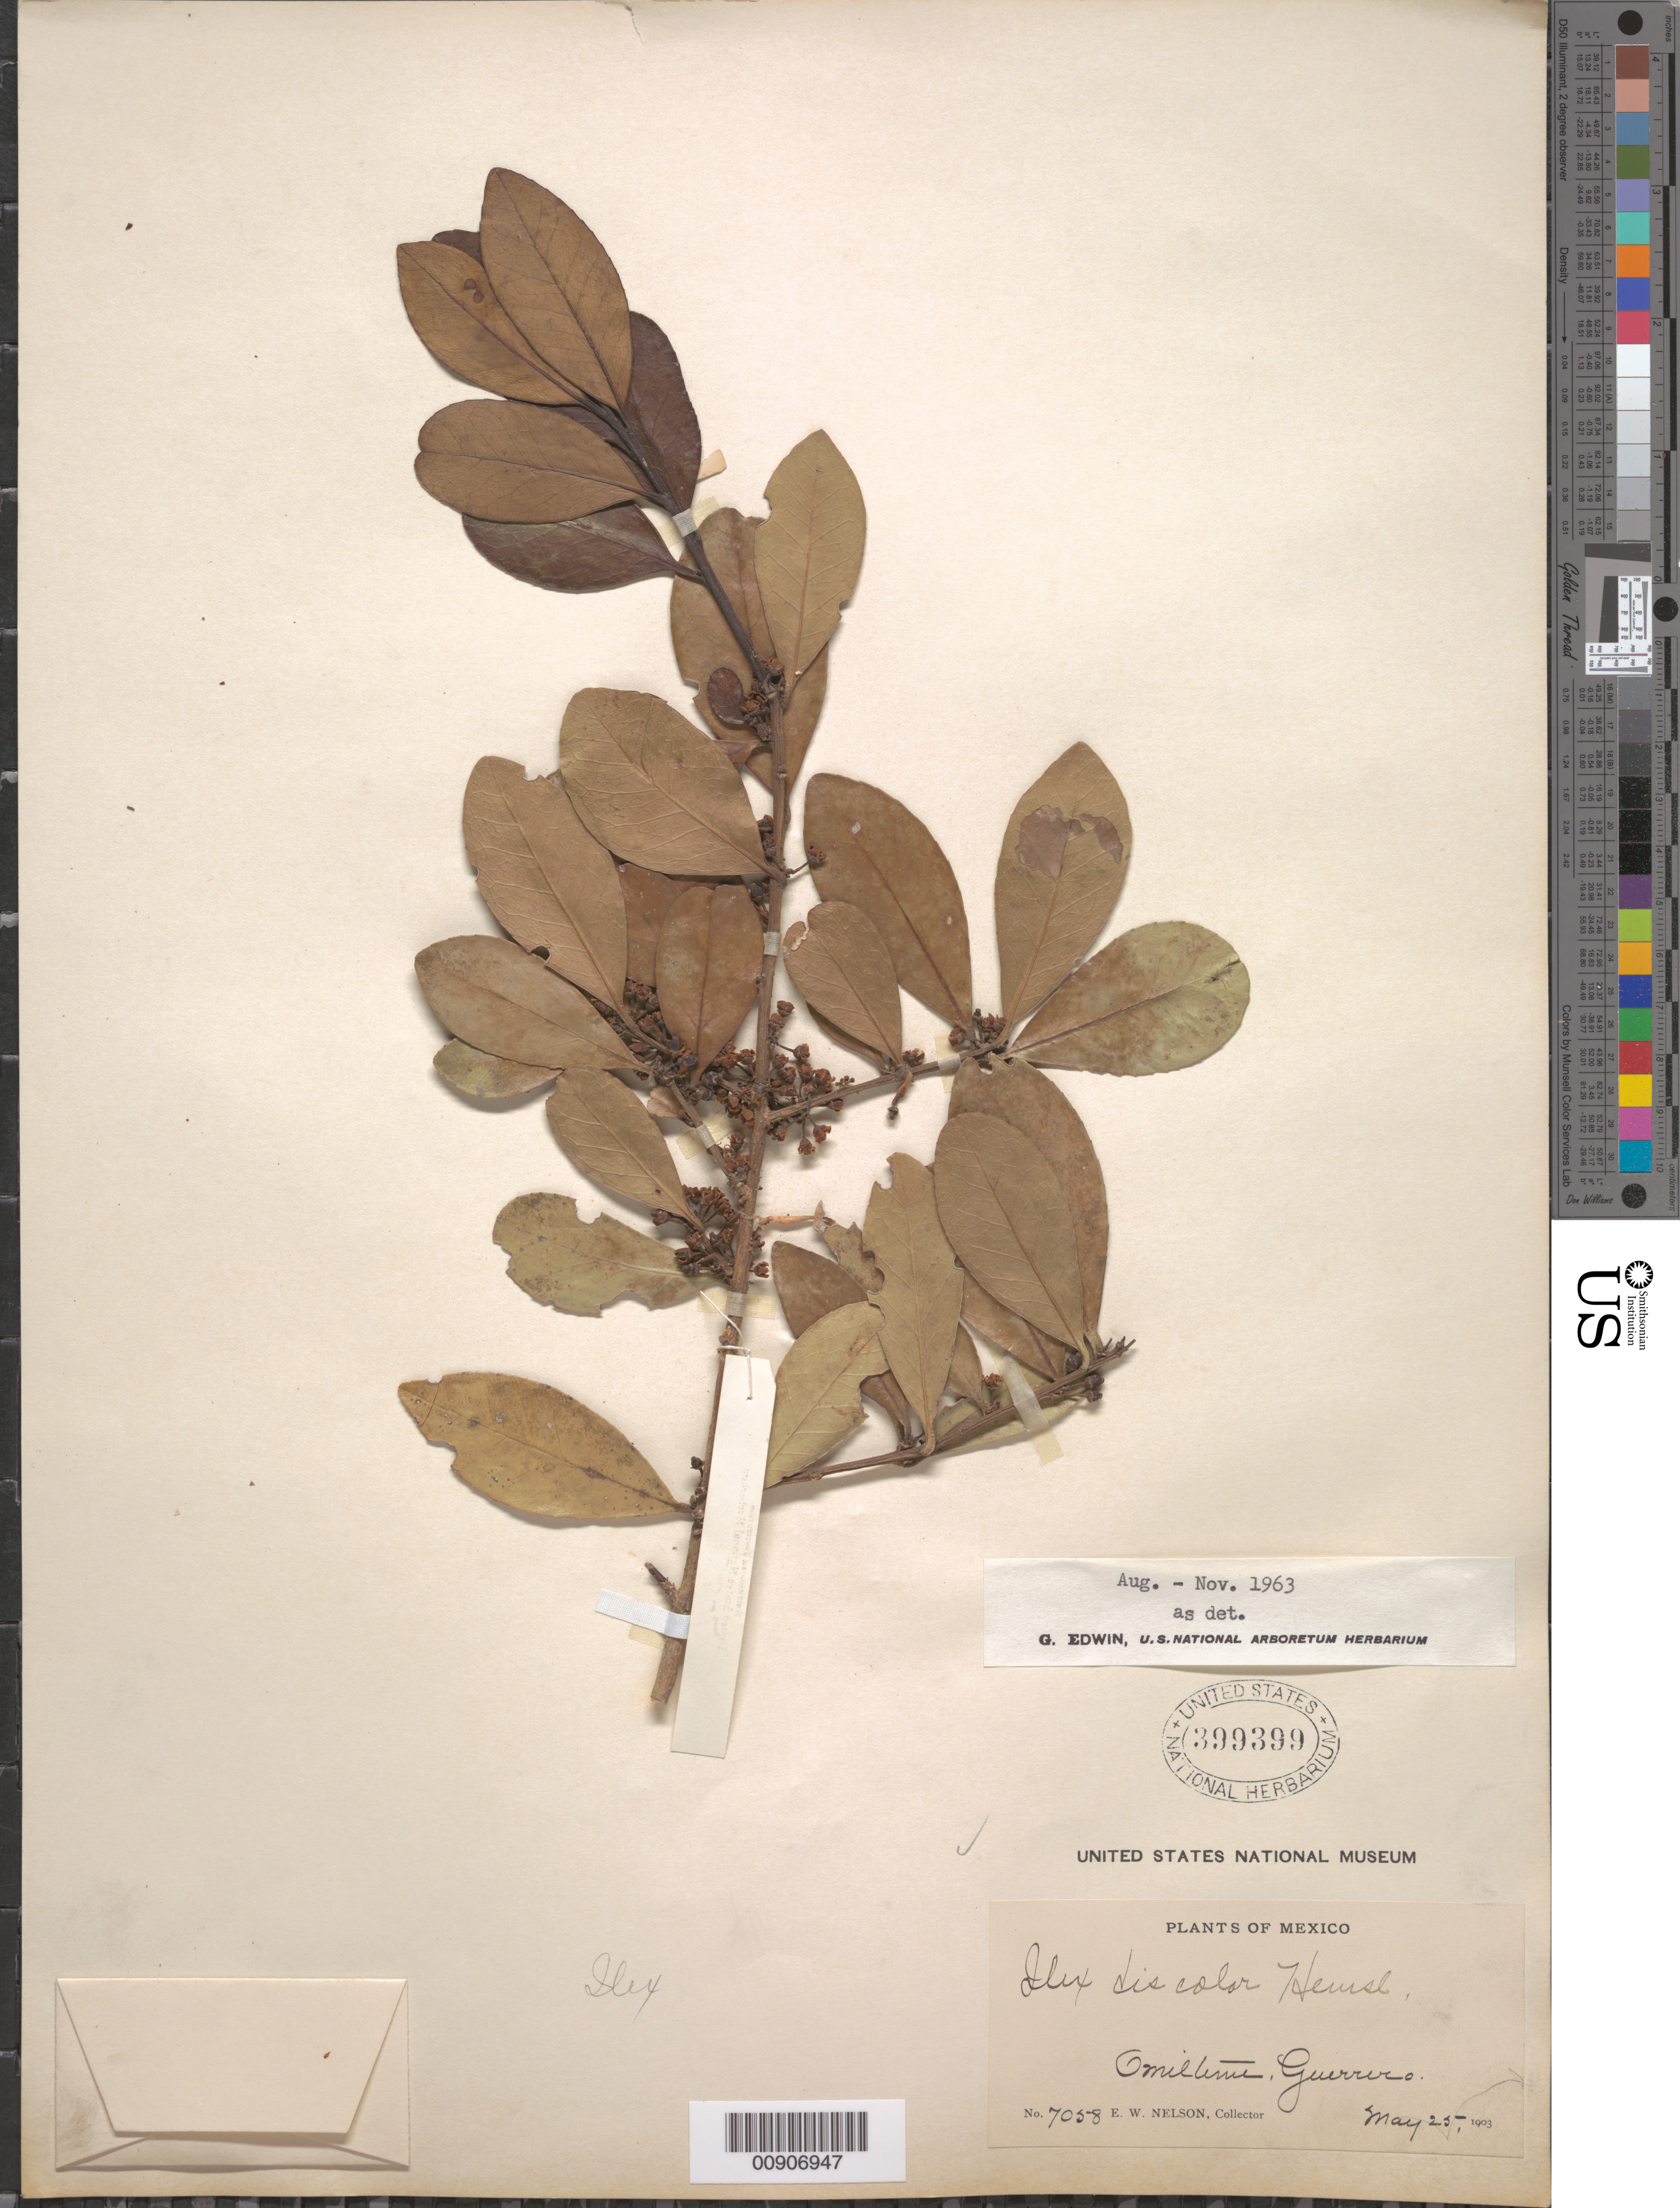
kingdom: Plantae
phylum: Tracheophyta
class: Magnoliopsida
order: Aquifoliales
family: Aquifoliaceae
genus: Ilex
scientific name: Ilex discolor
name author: Hemsl.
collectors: E. W. Nelson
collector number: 7058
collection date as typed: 25 May 1903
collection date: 1903-05-25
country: Mexico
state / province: Guerrero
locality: Omilteme, Guerrero.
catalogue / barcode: US 399399